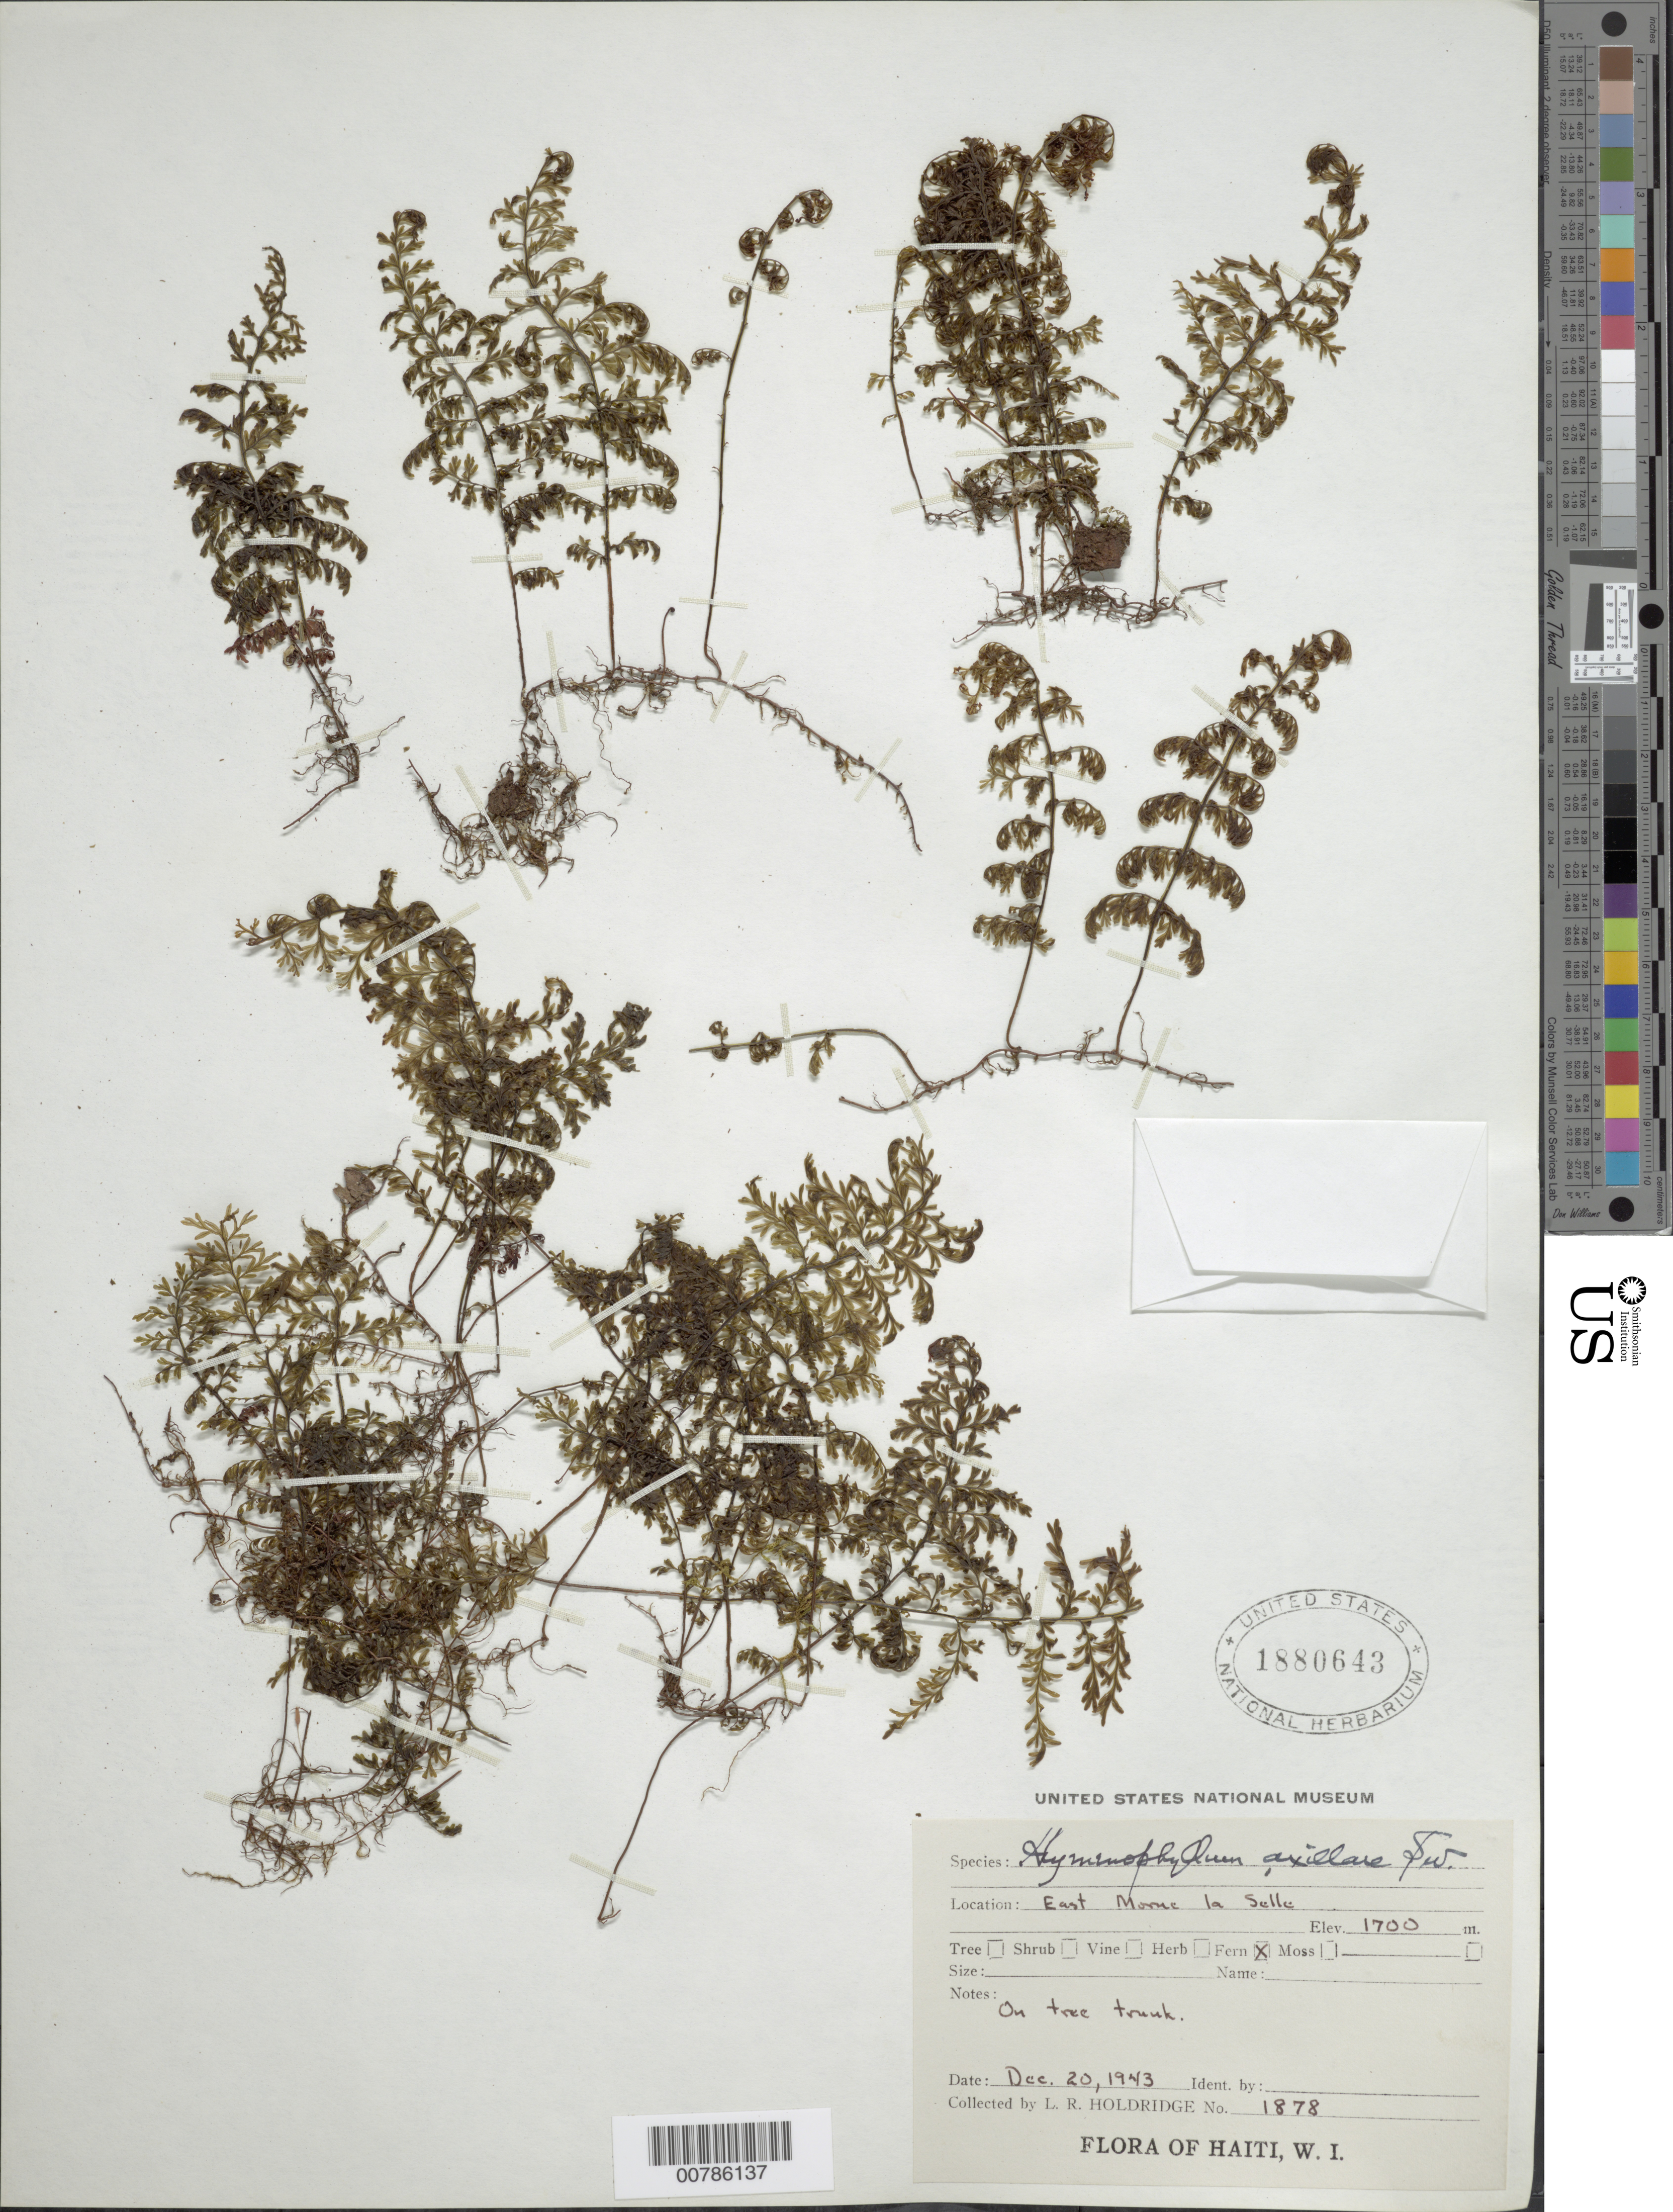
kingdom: Plantae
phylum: Tracheophyta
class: Polypodiopsida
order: Hymenophyllales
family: Hymenophyllaceae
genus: Hymenophyllum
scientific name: Hymenophyllum axillare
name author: Sw.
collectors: L. Holdridge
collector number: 1878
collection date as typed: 20 Dec 1943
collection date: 1943-12-20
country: Haiti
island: Hispaniola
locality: East Morne la Selle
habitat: On tree trunk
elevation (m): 1700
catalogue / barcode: US 1880643